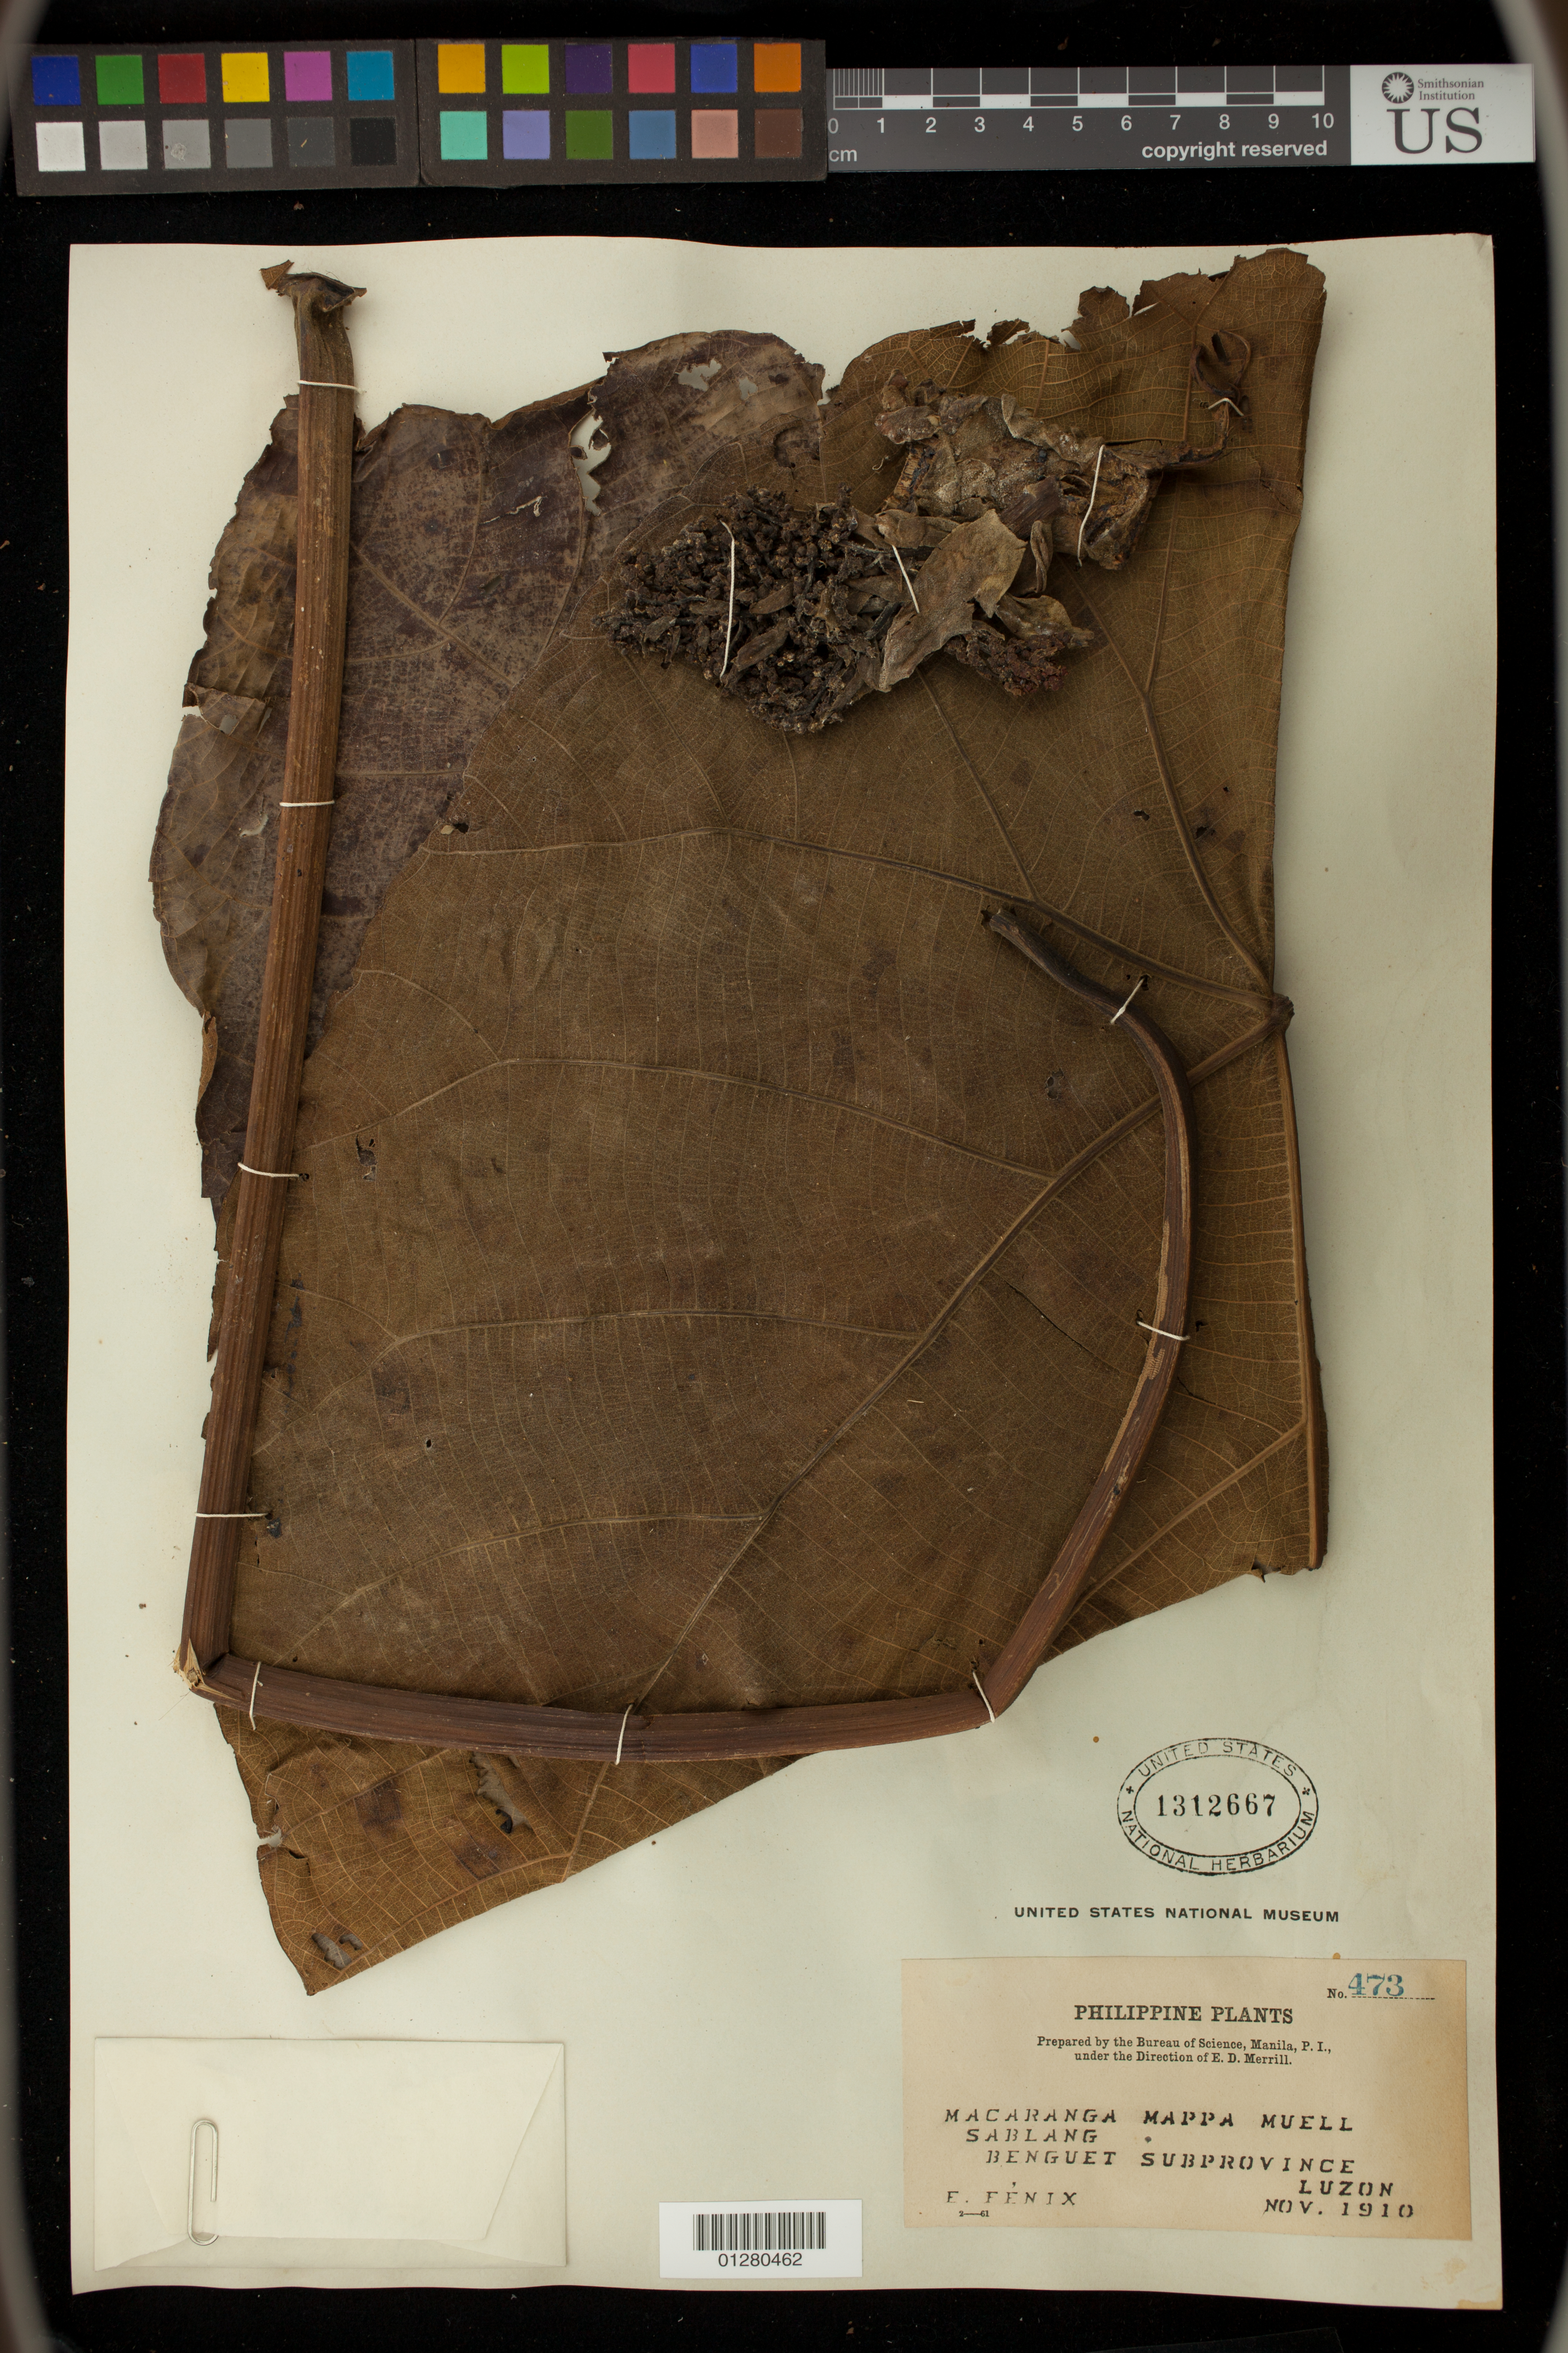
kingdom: Plantae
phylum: Tracheophyta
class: Magnoliopsida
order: Malpighiales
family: Euphorbiaceae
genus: Macaranga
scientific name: Macaranga grandifolia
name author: (Blanco) Merr.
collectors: E. Fenix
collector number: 473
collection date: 1910-11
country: Philippines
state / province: Cordillera (Administrative Region)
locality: Sablang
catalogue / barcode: US 1312667